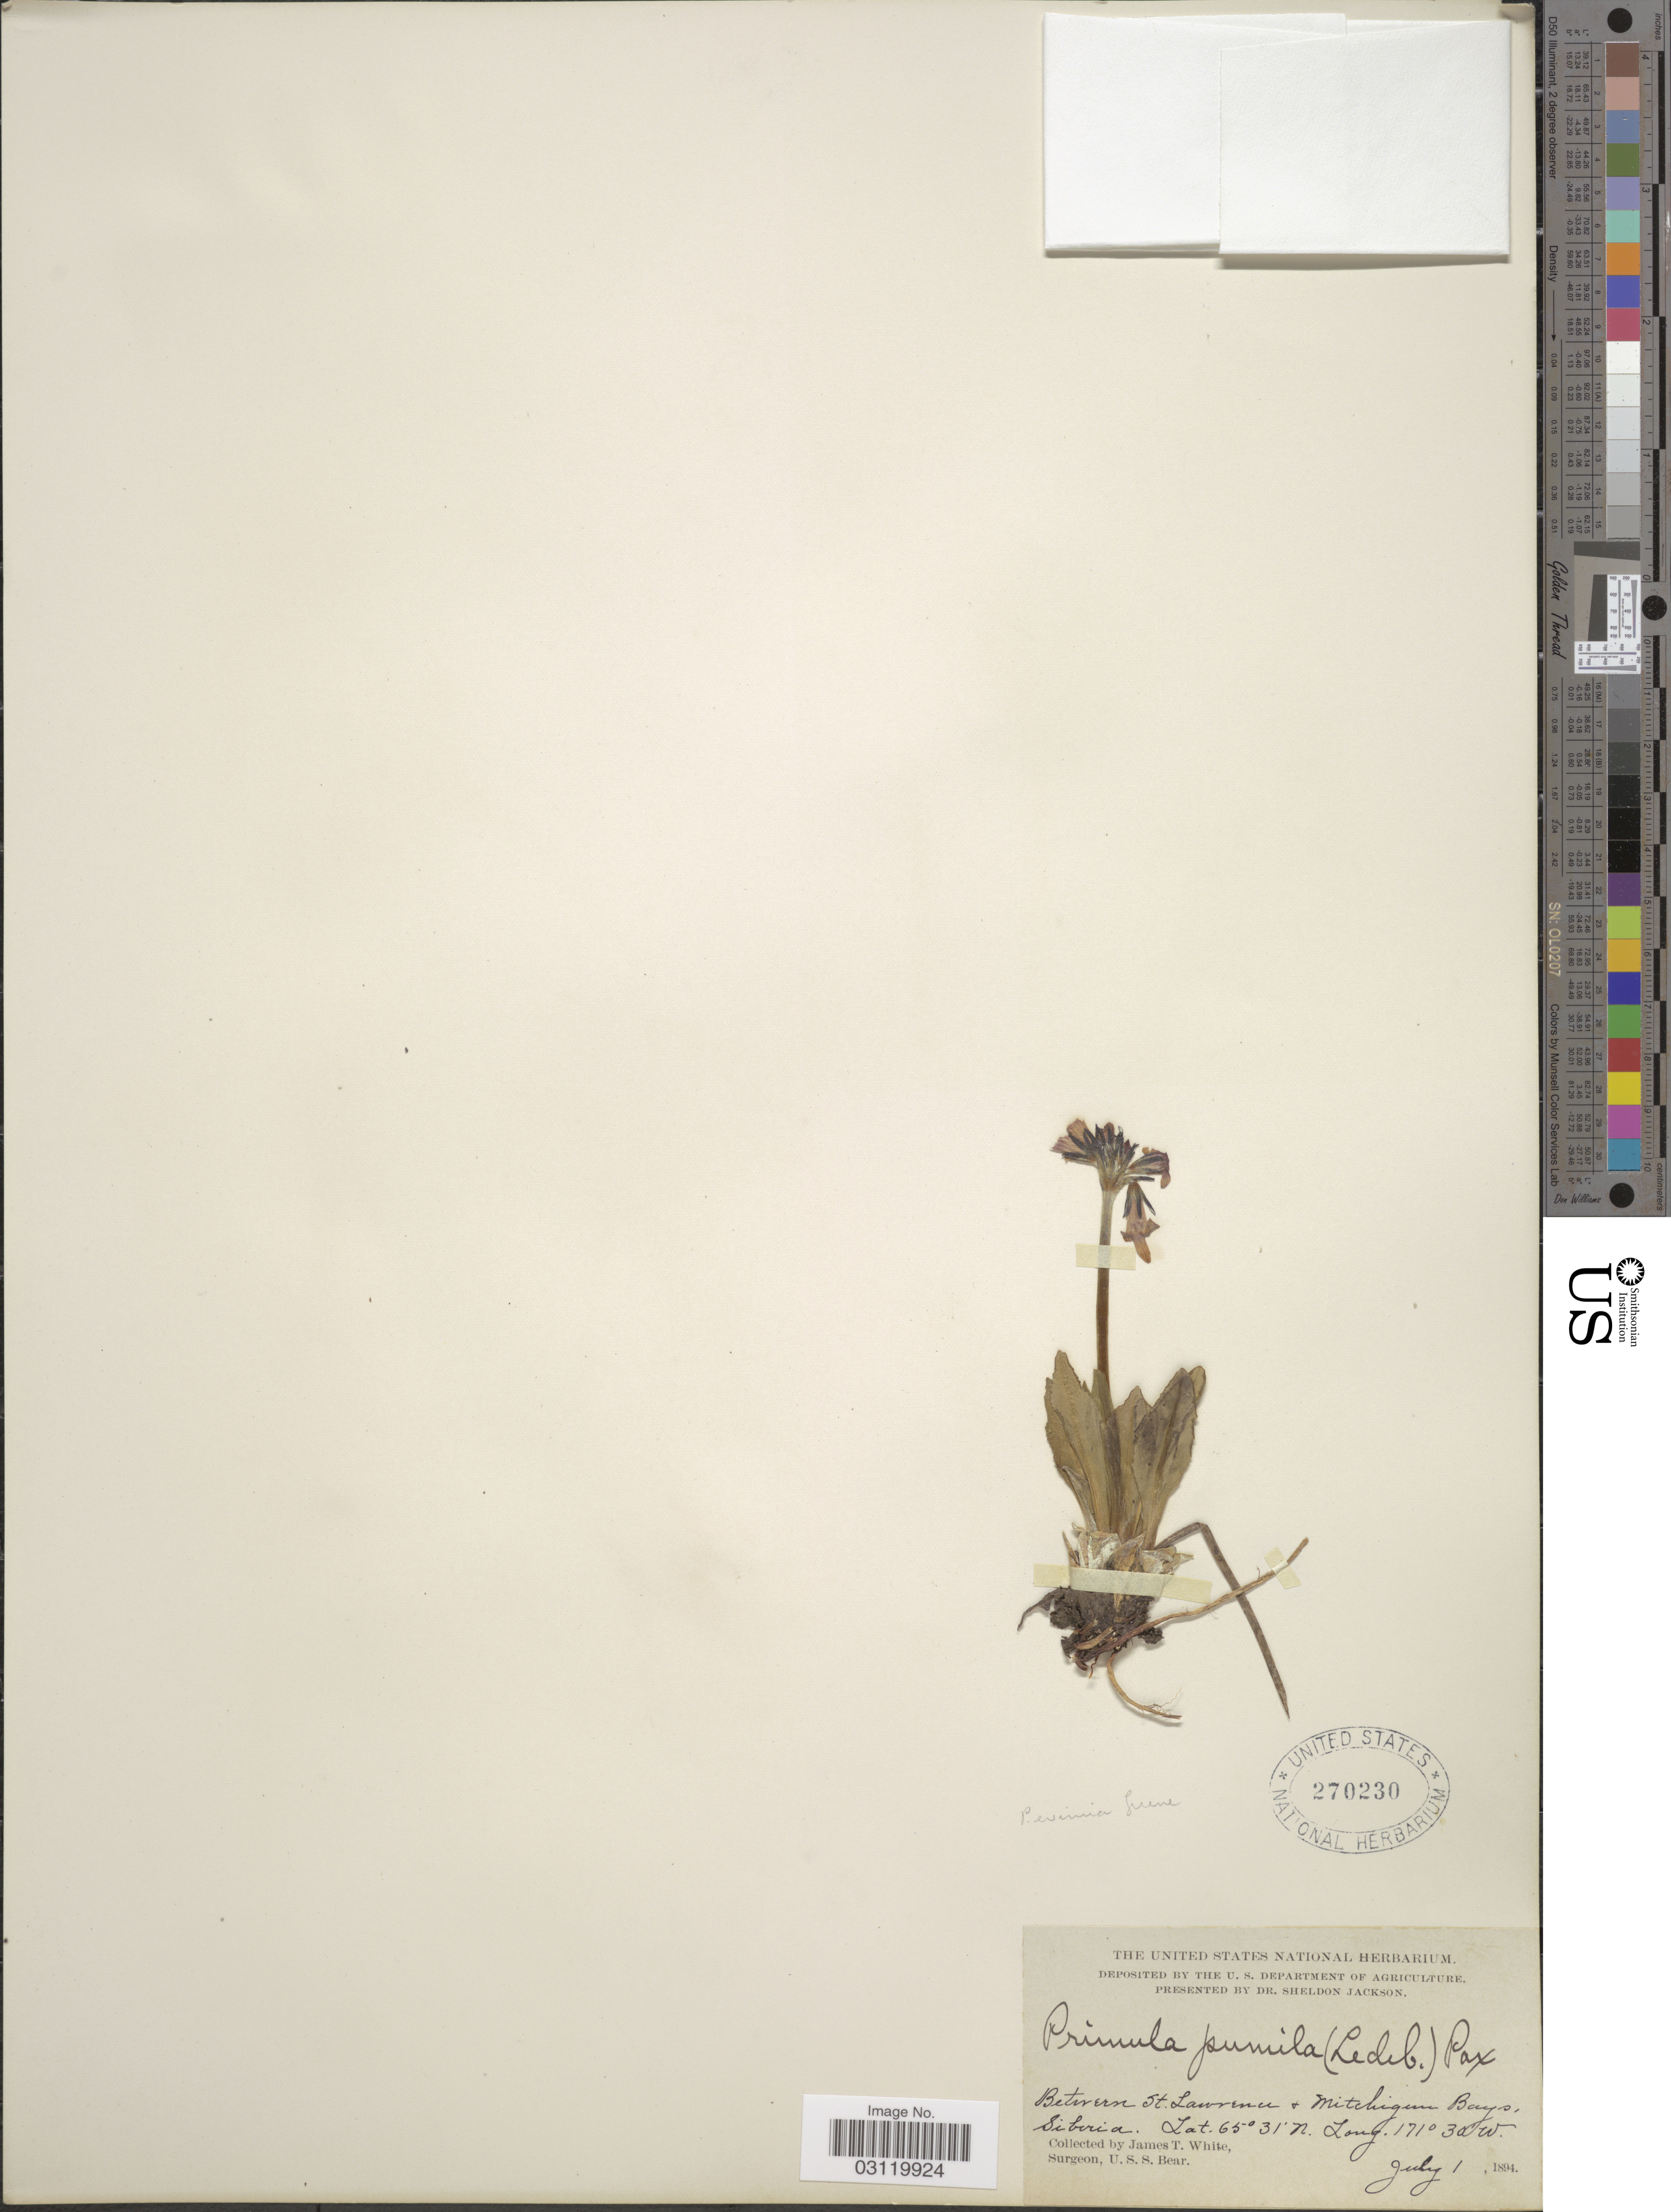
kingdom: Plantae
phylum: Tracheophyta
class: Magnoliopsida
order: Ericales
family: Primulaceae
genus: Primula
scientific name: Primula tschuktschorum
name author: Kjellm.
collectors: J. T. White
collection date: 1894-07-01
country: Russian Federation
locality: Between St. Lawrence & Mitchigun Bays, Siberia.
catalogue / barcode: US 270230